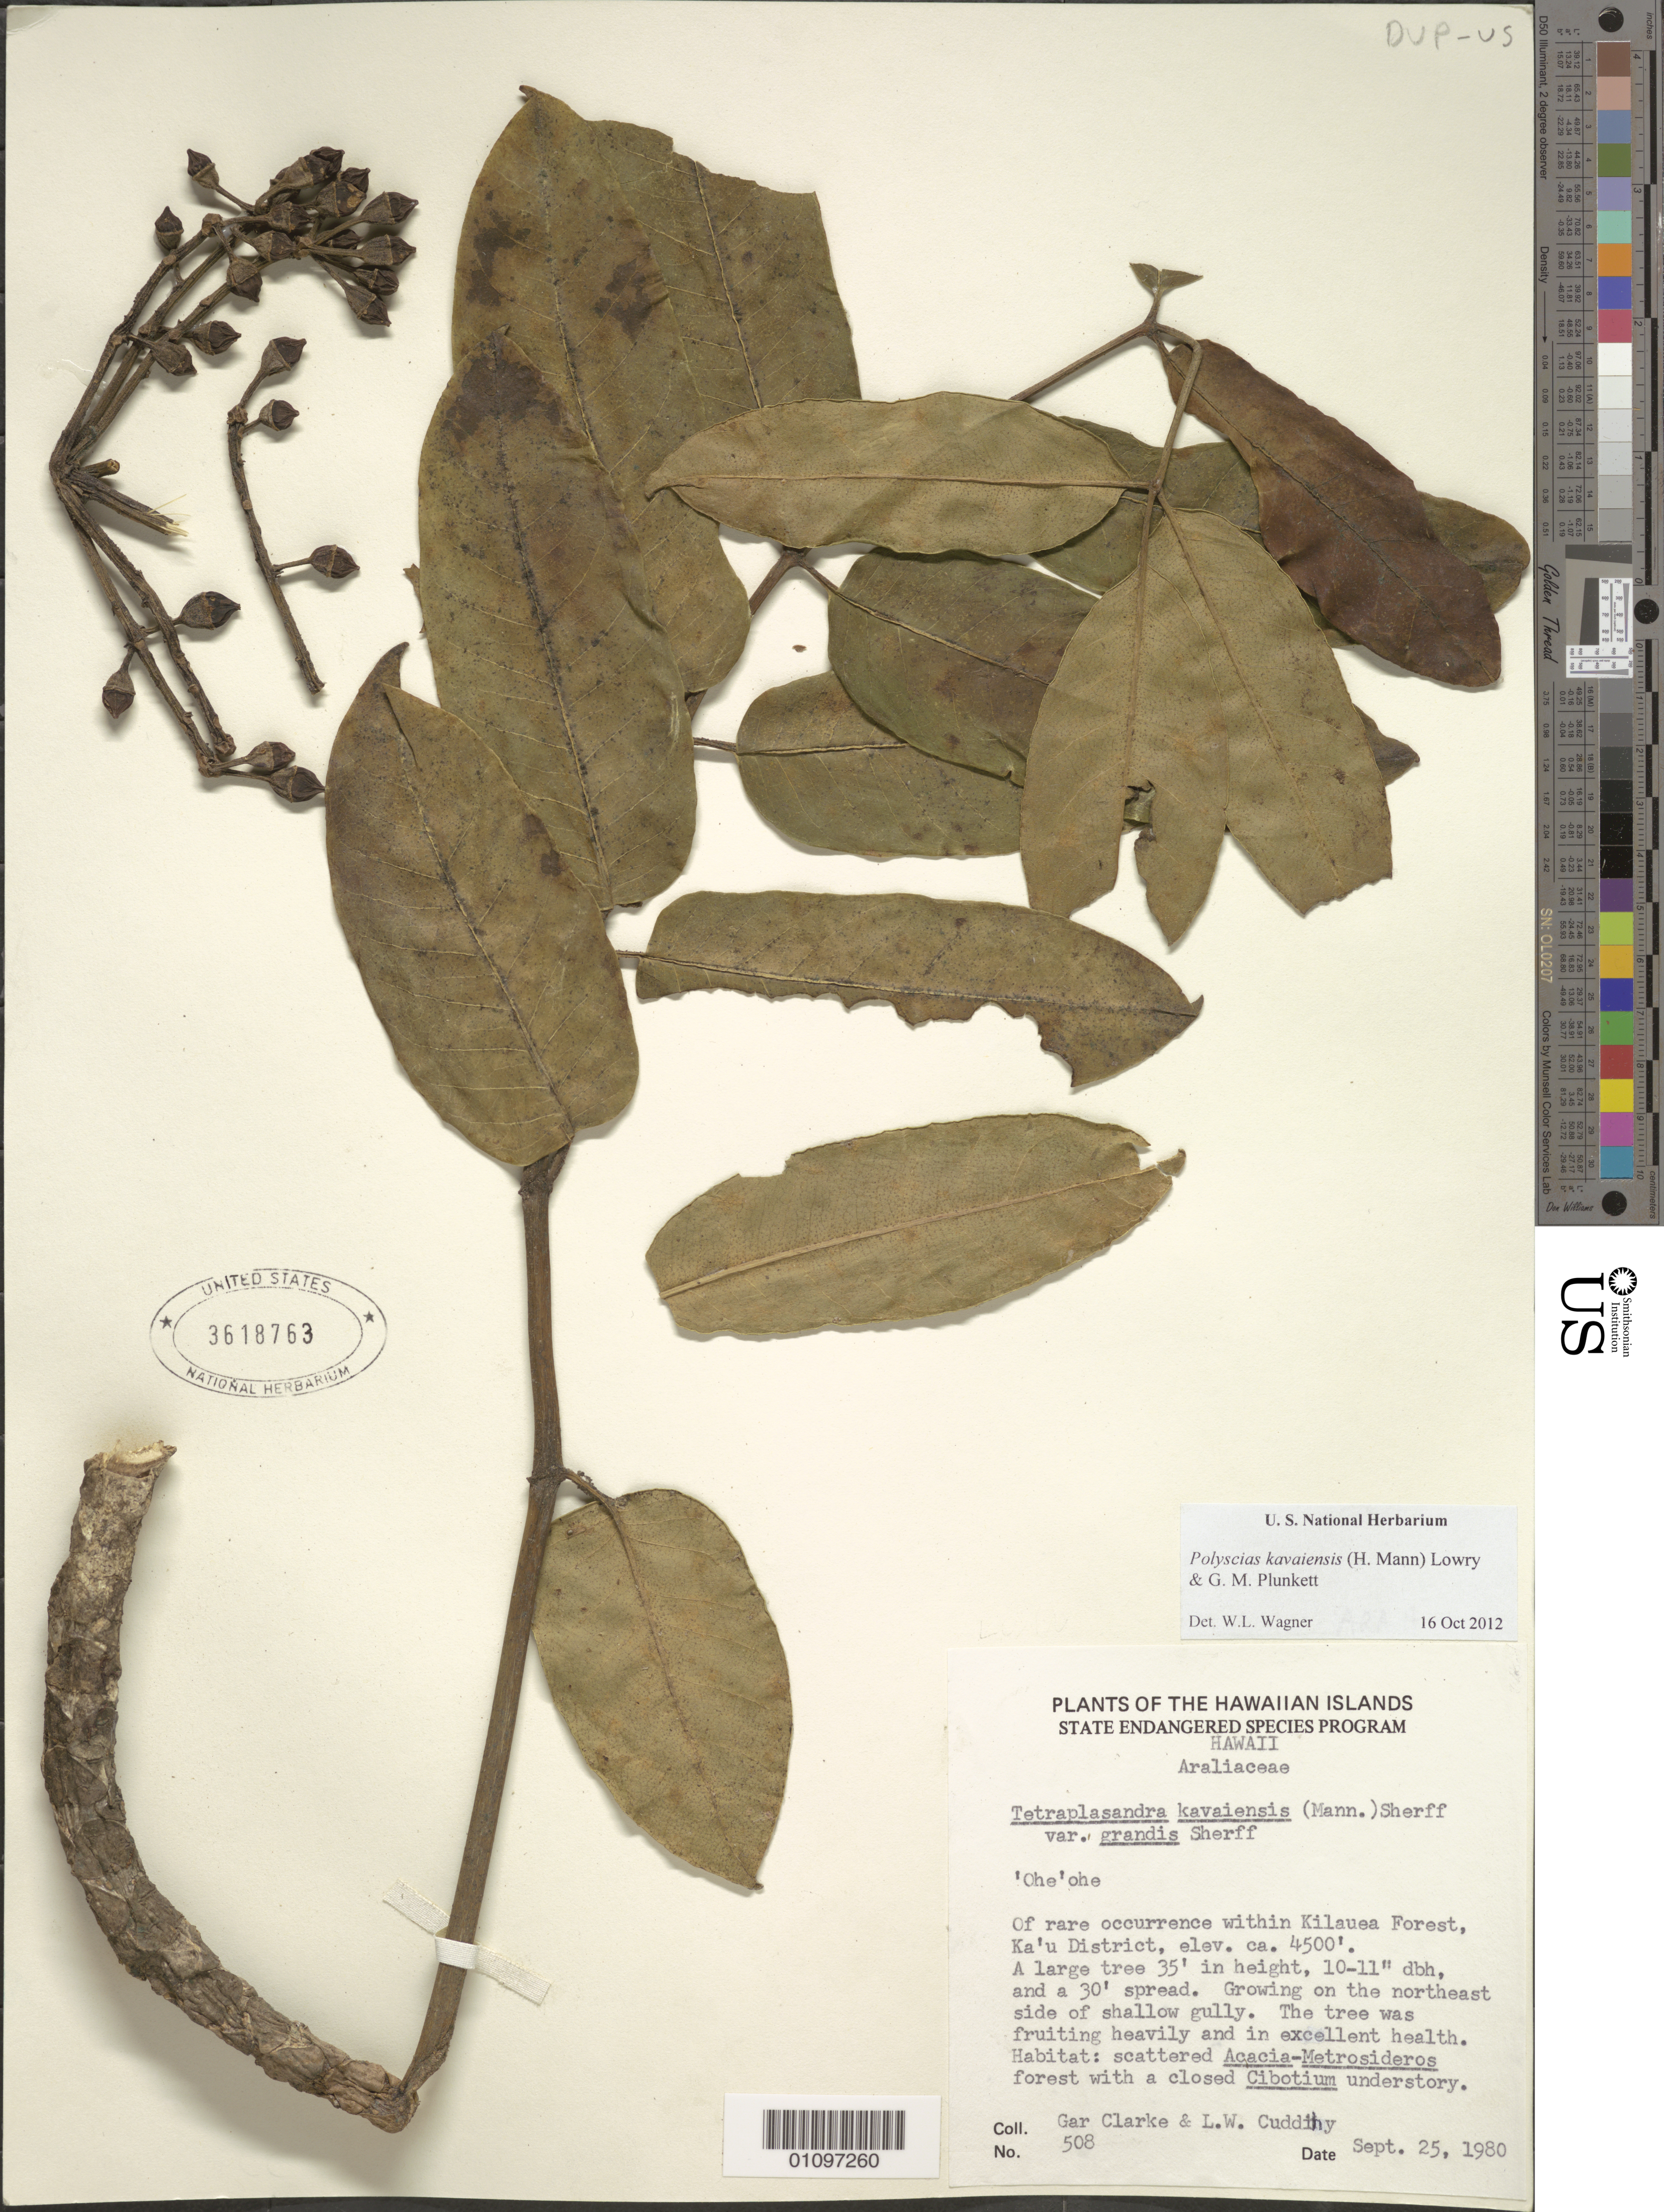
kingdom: Plantae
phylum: Tracheophyta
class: Magnoliopsida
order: Apiales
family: Araliaceae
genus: Polyscias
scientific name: Polyscias kavaiensis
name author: (H. Mann) Lowry & G. M. Plunkett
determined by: Wagner, W. L., (BOT), Smithsonian Institution - National Museum of Natural History (UNITED STATES)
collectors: G. Clarke & L. Cuddihy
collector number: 508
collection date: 1980-09-25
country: United States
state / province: Hawaii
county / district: Hawaii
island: Hawaii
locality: Kilauea Forest, Ka'u District.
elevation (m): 1372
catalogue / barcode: US 3619763